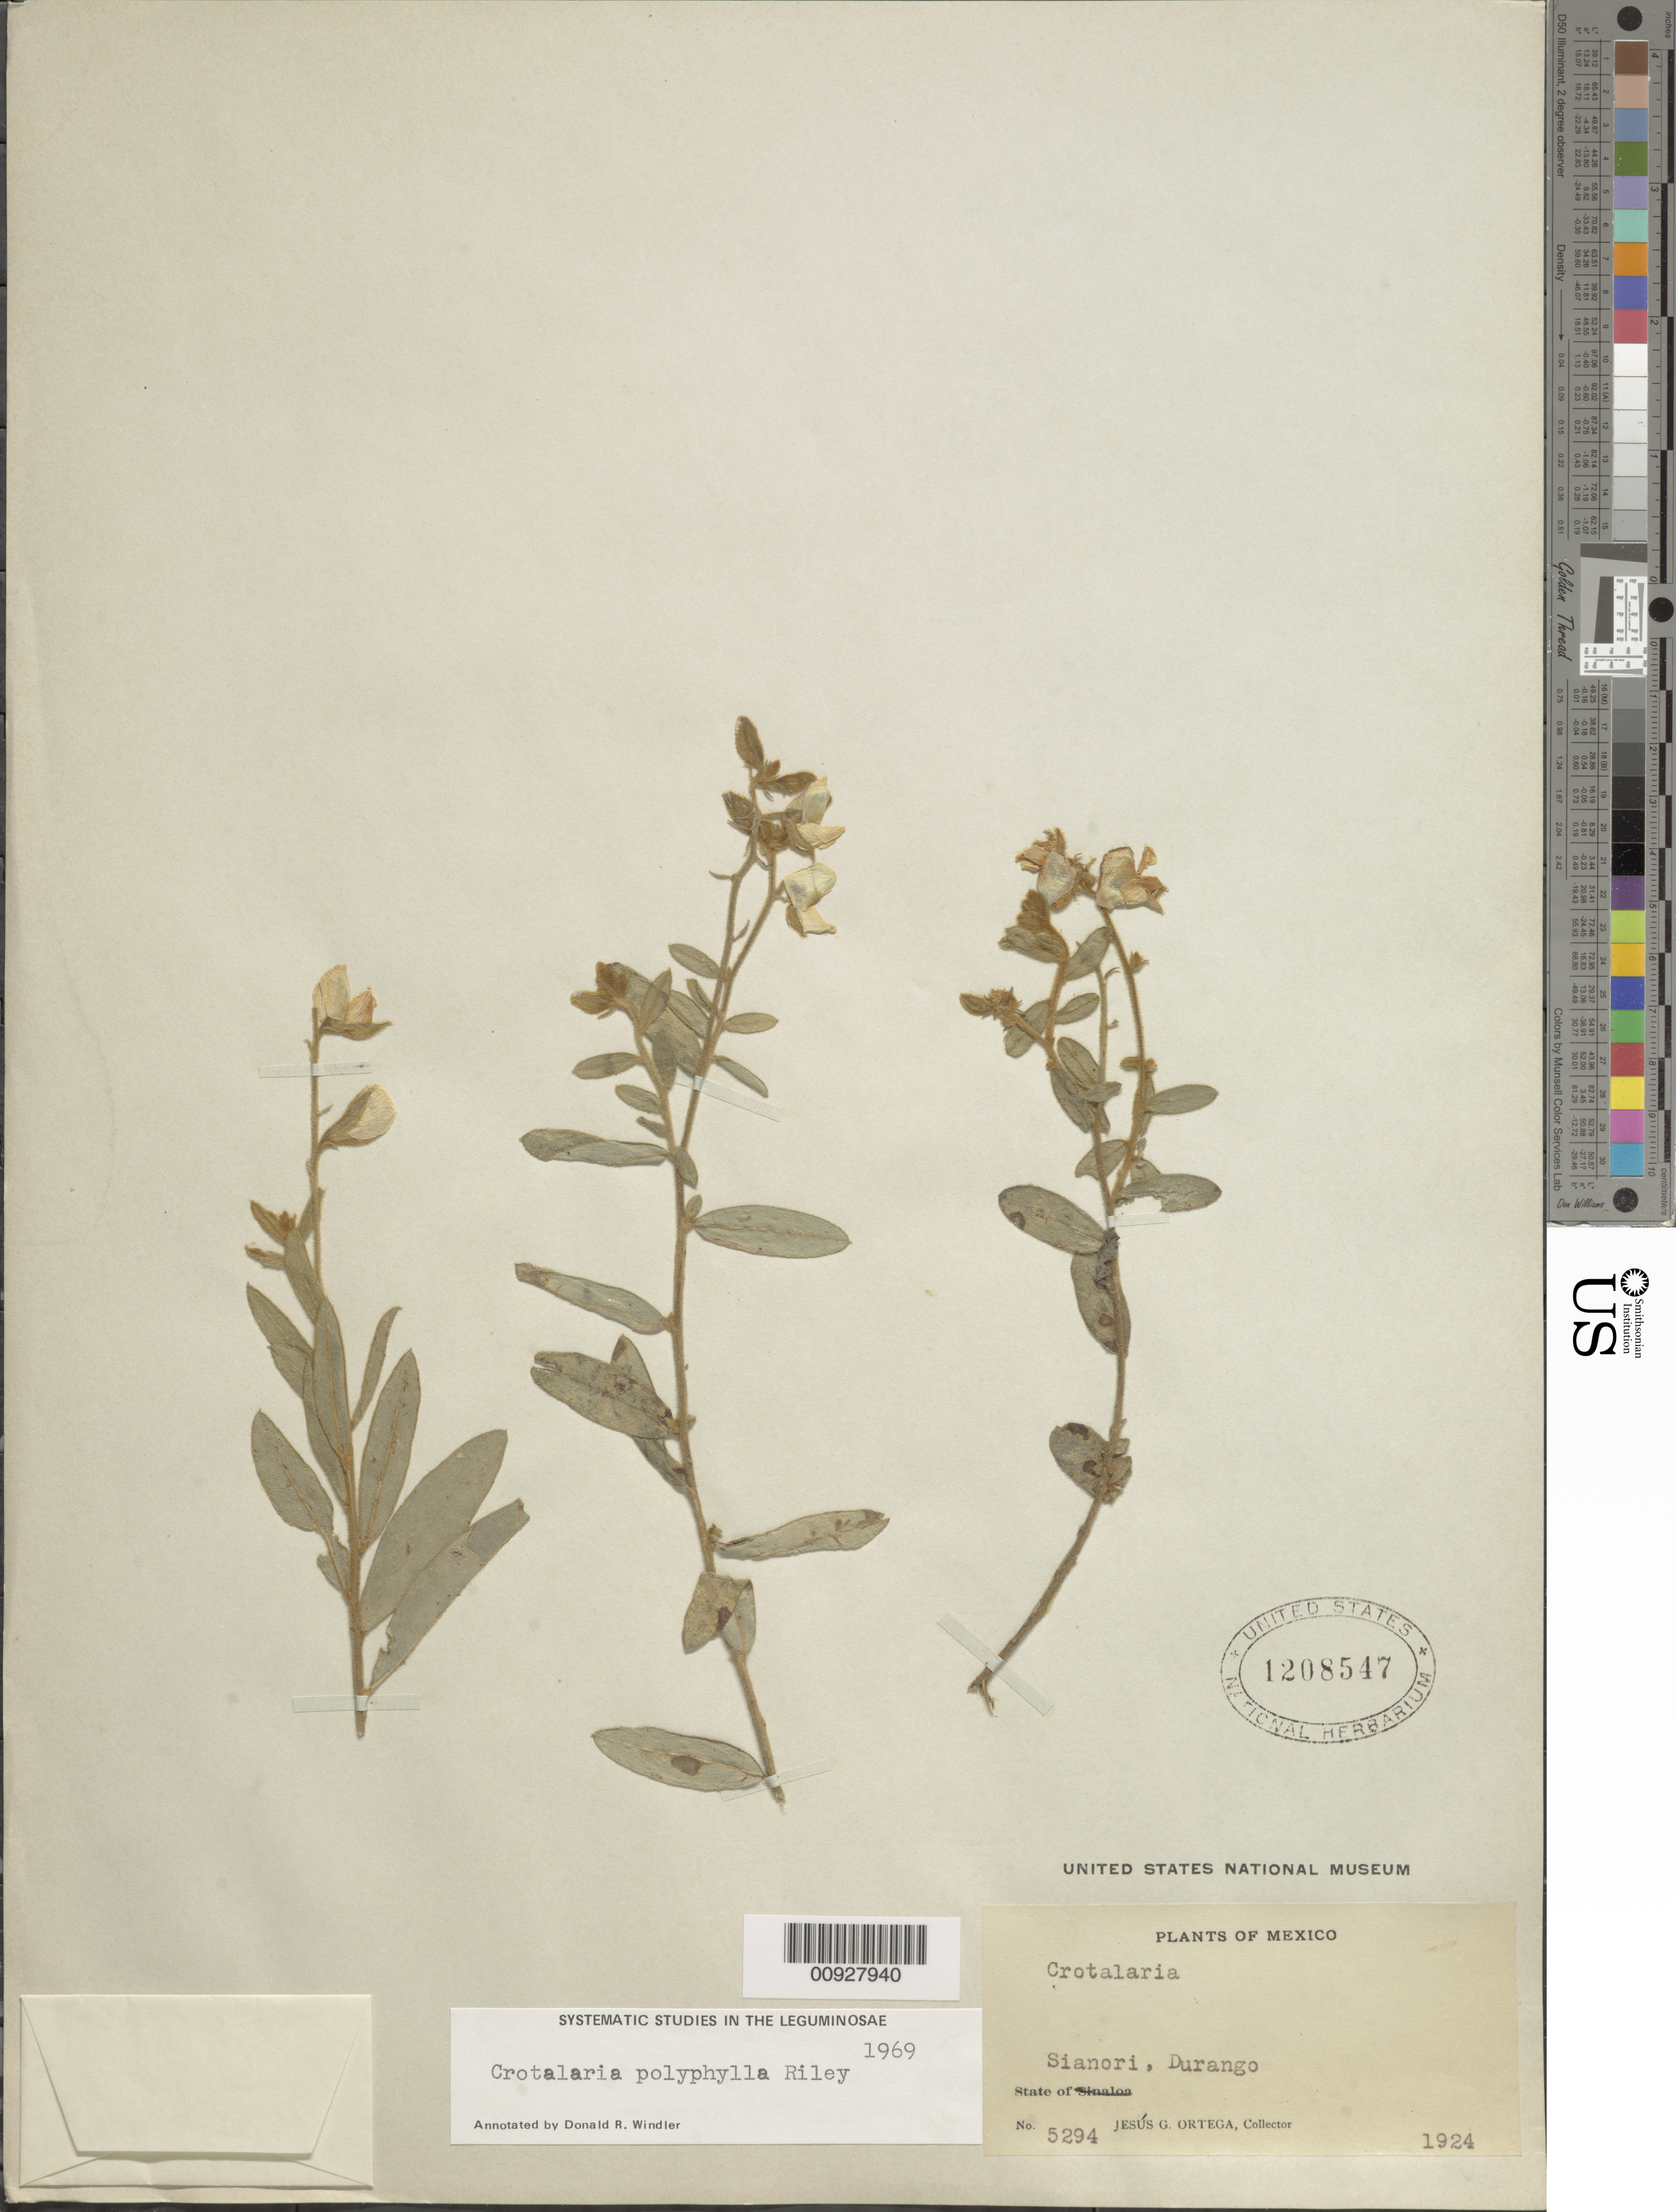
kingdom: Plantae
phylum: Tracheophyta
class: Magnoliopsida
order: Fabales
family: Fabaceae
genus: Crotalaria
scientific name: Crotalaria polyphylla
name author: Riley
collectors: J. Ortega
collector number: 5294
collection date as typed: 1924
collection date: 1924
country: Mexico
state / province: Durango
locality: Sianori, Durango.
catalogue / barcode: US 1208547